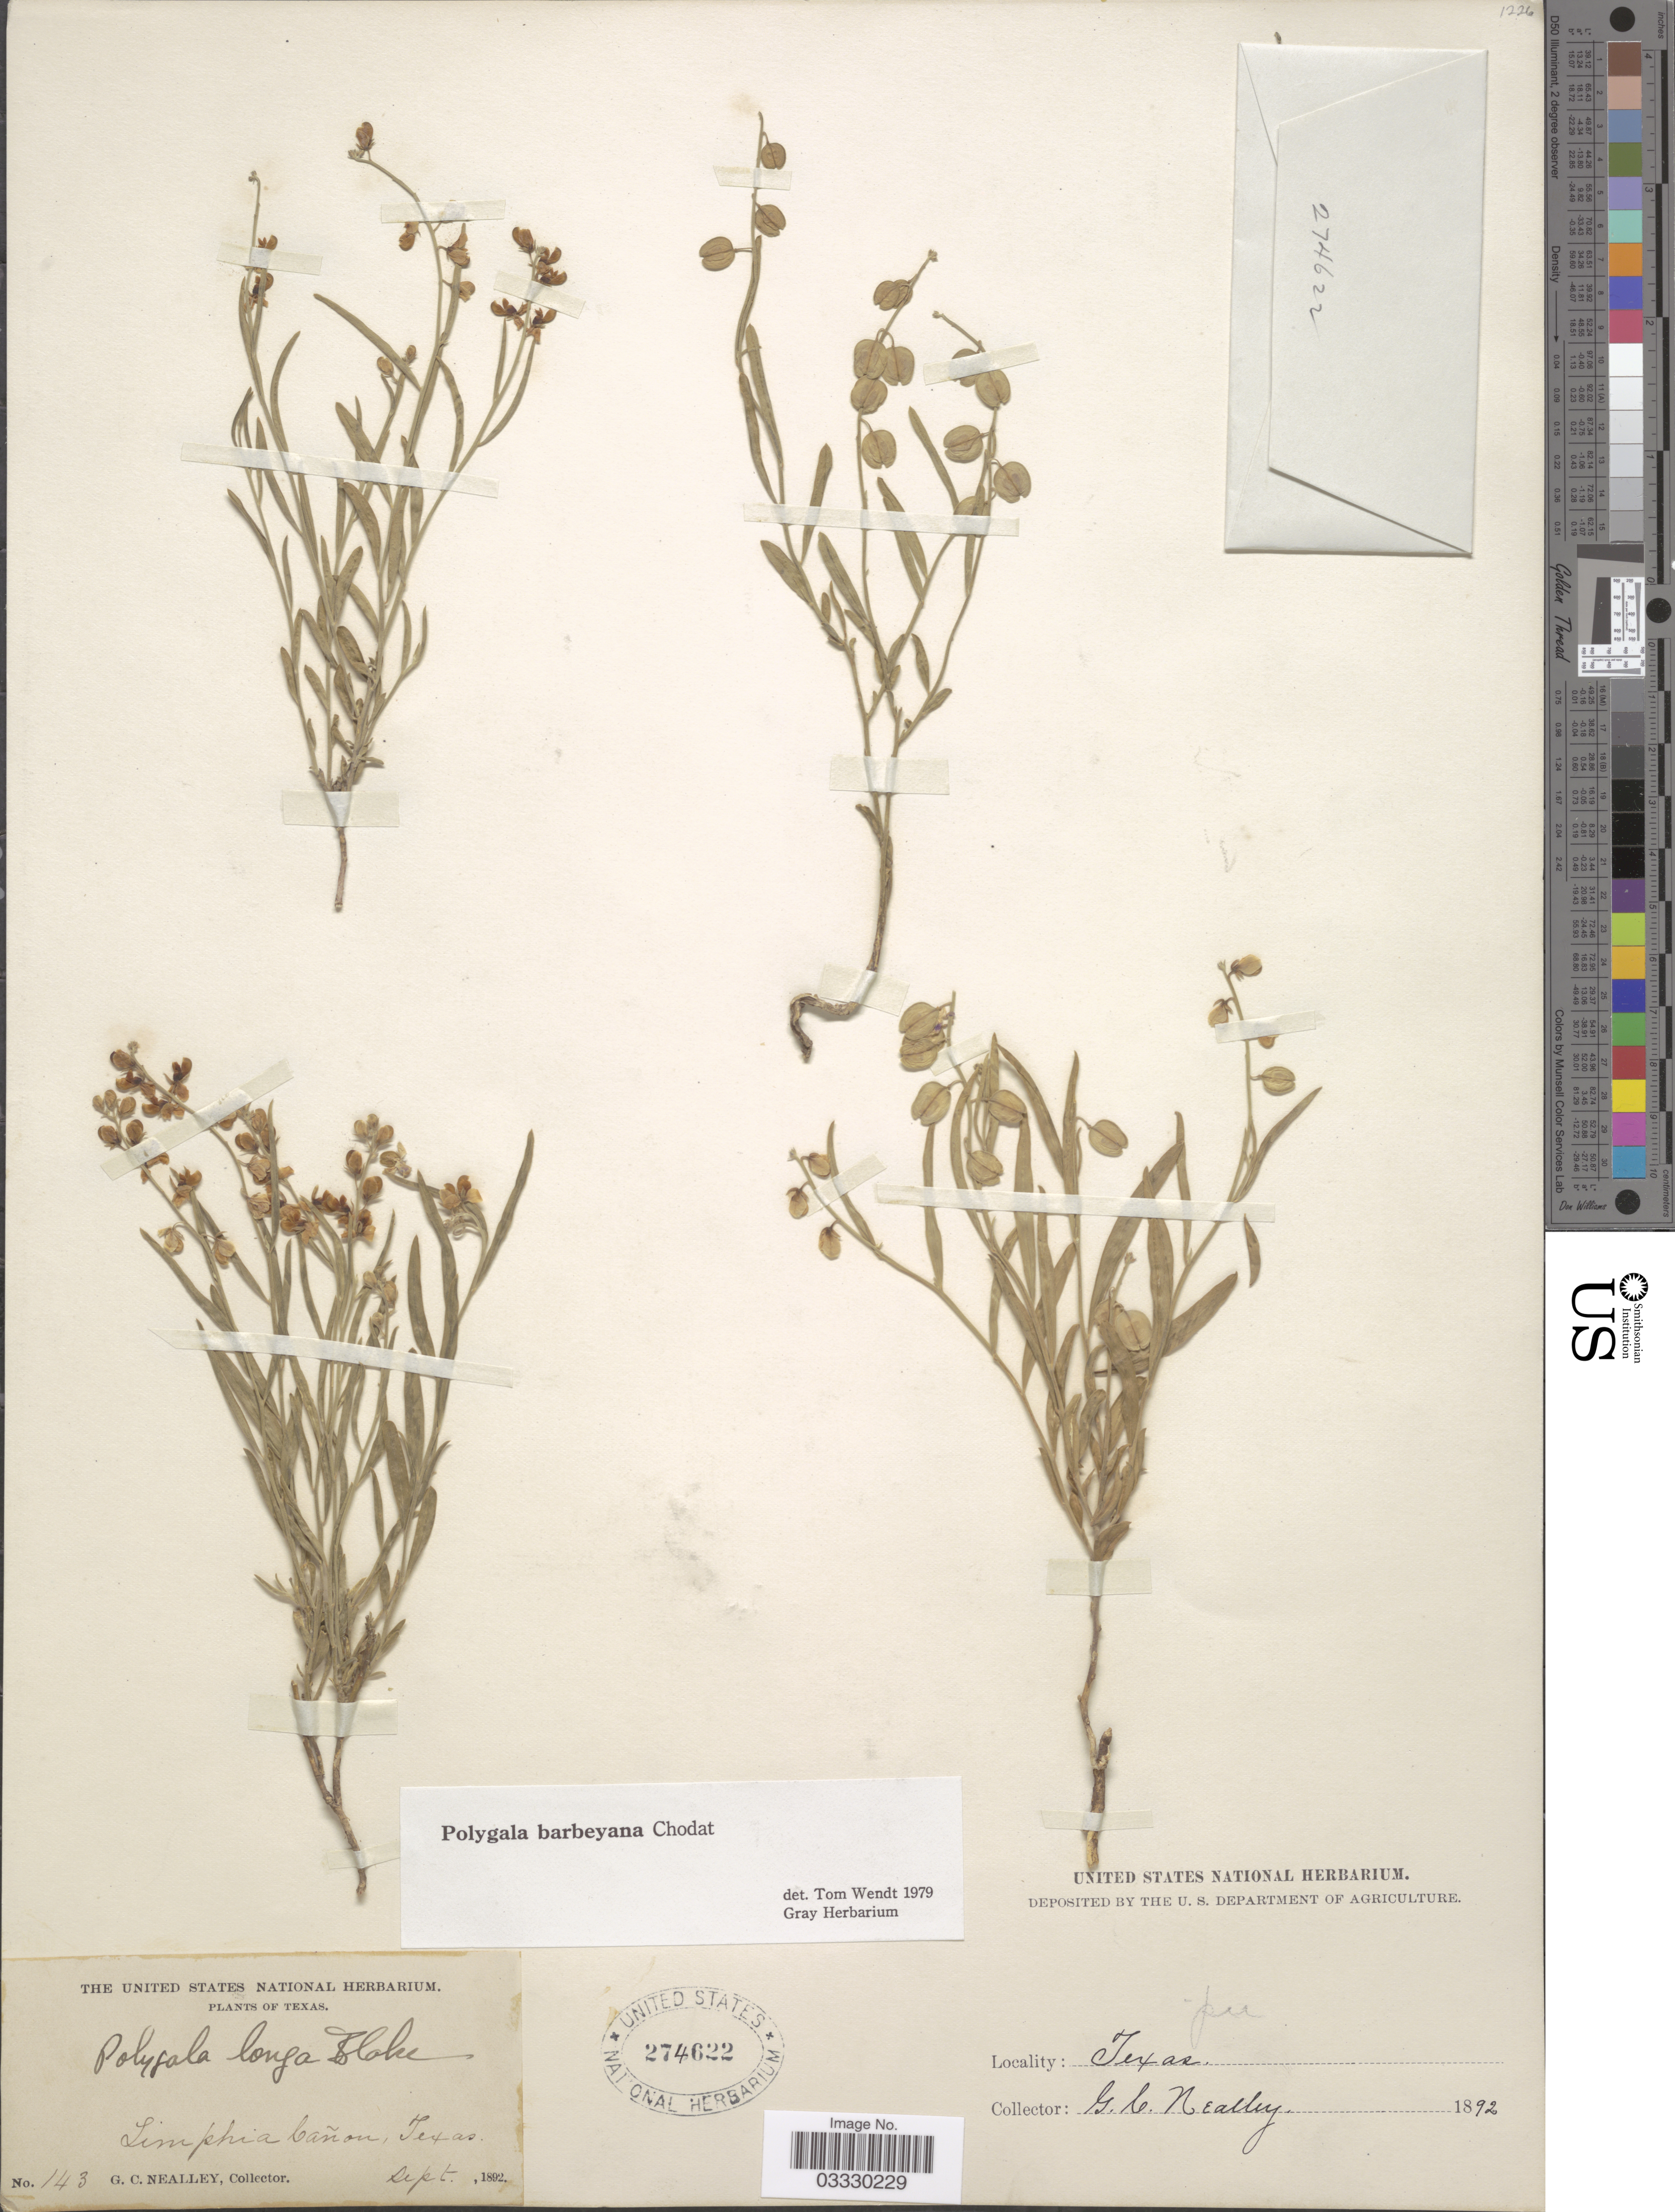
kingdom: Plantae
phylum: Tracheophyta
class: Magnoliopsida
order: Fabales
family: Polygalaceae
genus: Hebecarpa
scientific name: Hebecarpa barbeyana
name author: (Chodat) J.R. Abbott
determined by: Strong, Mark T., (BOT), Smithsonian Institution - National Museum of Natural History (UNITED STATES)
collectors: G. C. Nealley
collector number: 143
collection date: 1892-09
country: United States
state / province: Texas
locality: Limphia Cañon.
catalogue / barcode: US 274622